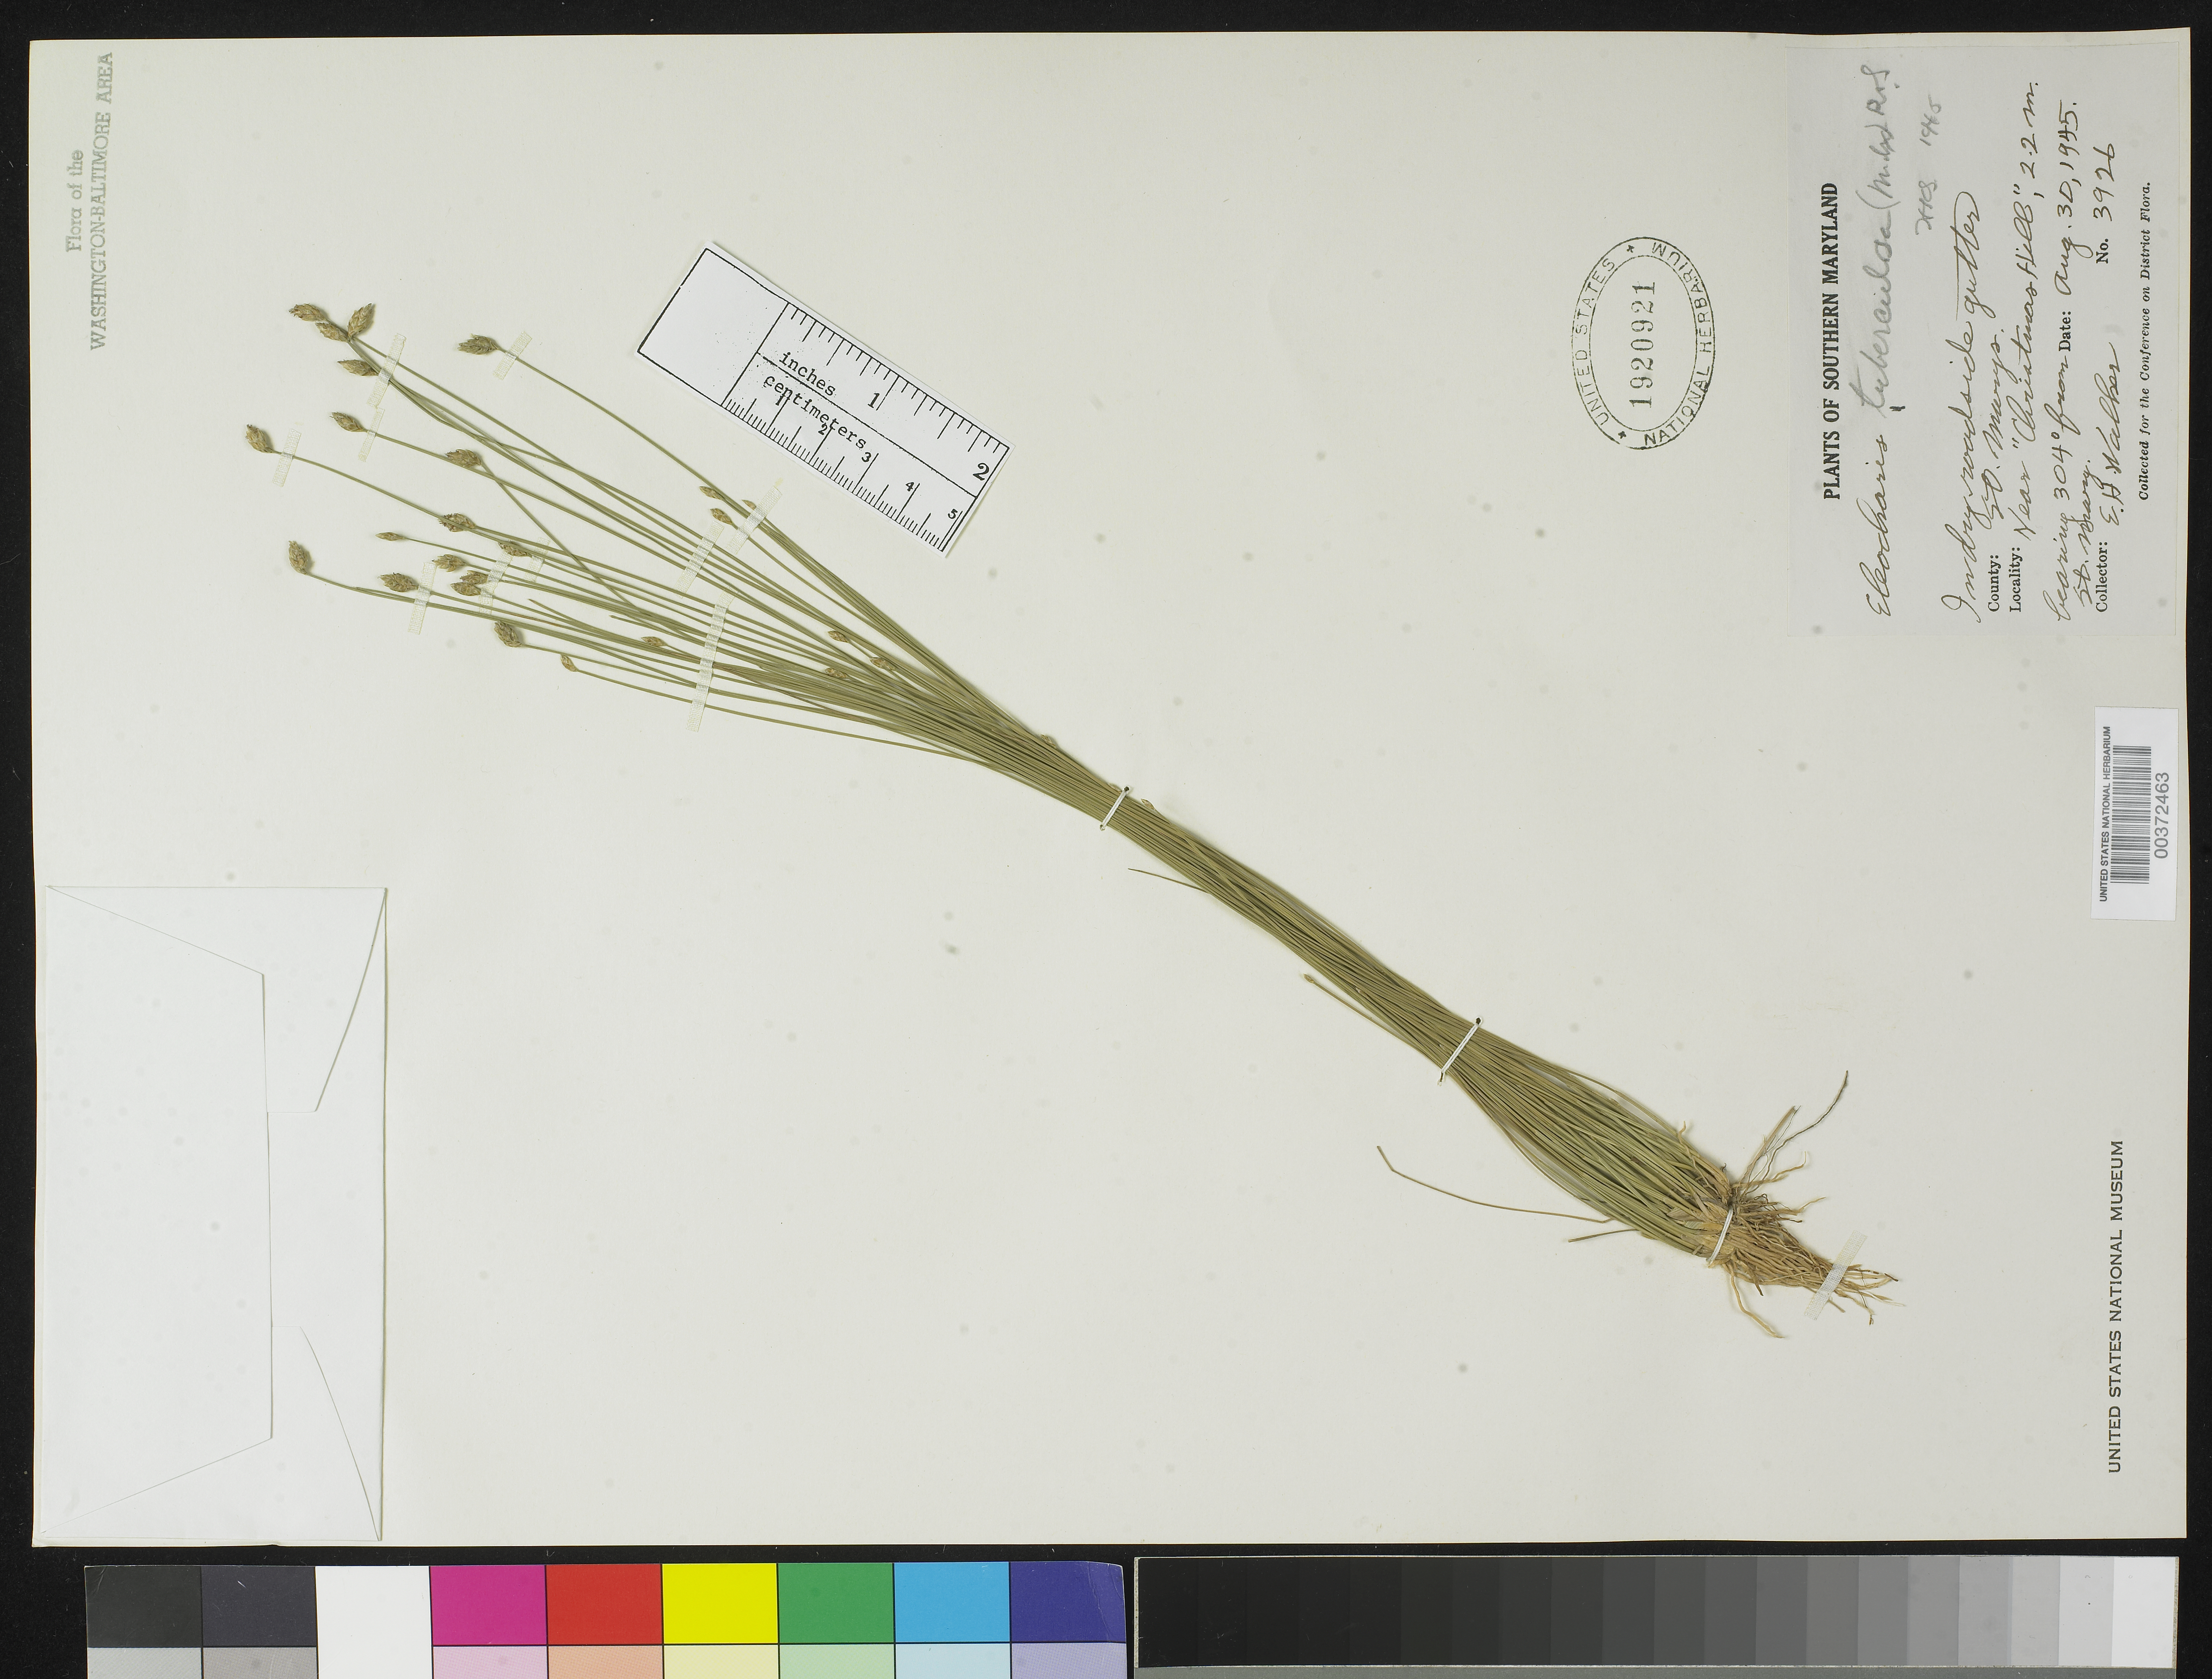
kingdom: Plantae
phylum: Tracheophyta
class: Liliopsida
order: Poales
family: Cyperaceae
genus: Eleocharis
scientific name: Eleocharis tuberculosa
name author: (Michx.) Roem. & Schult.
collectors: E. H. Walker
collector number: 3926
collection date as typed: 30 Aug 1945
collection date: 1945-08-30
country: United States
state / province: Maryland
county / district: St. Mary's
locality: Christmas Hill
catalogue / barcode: US 1920921